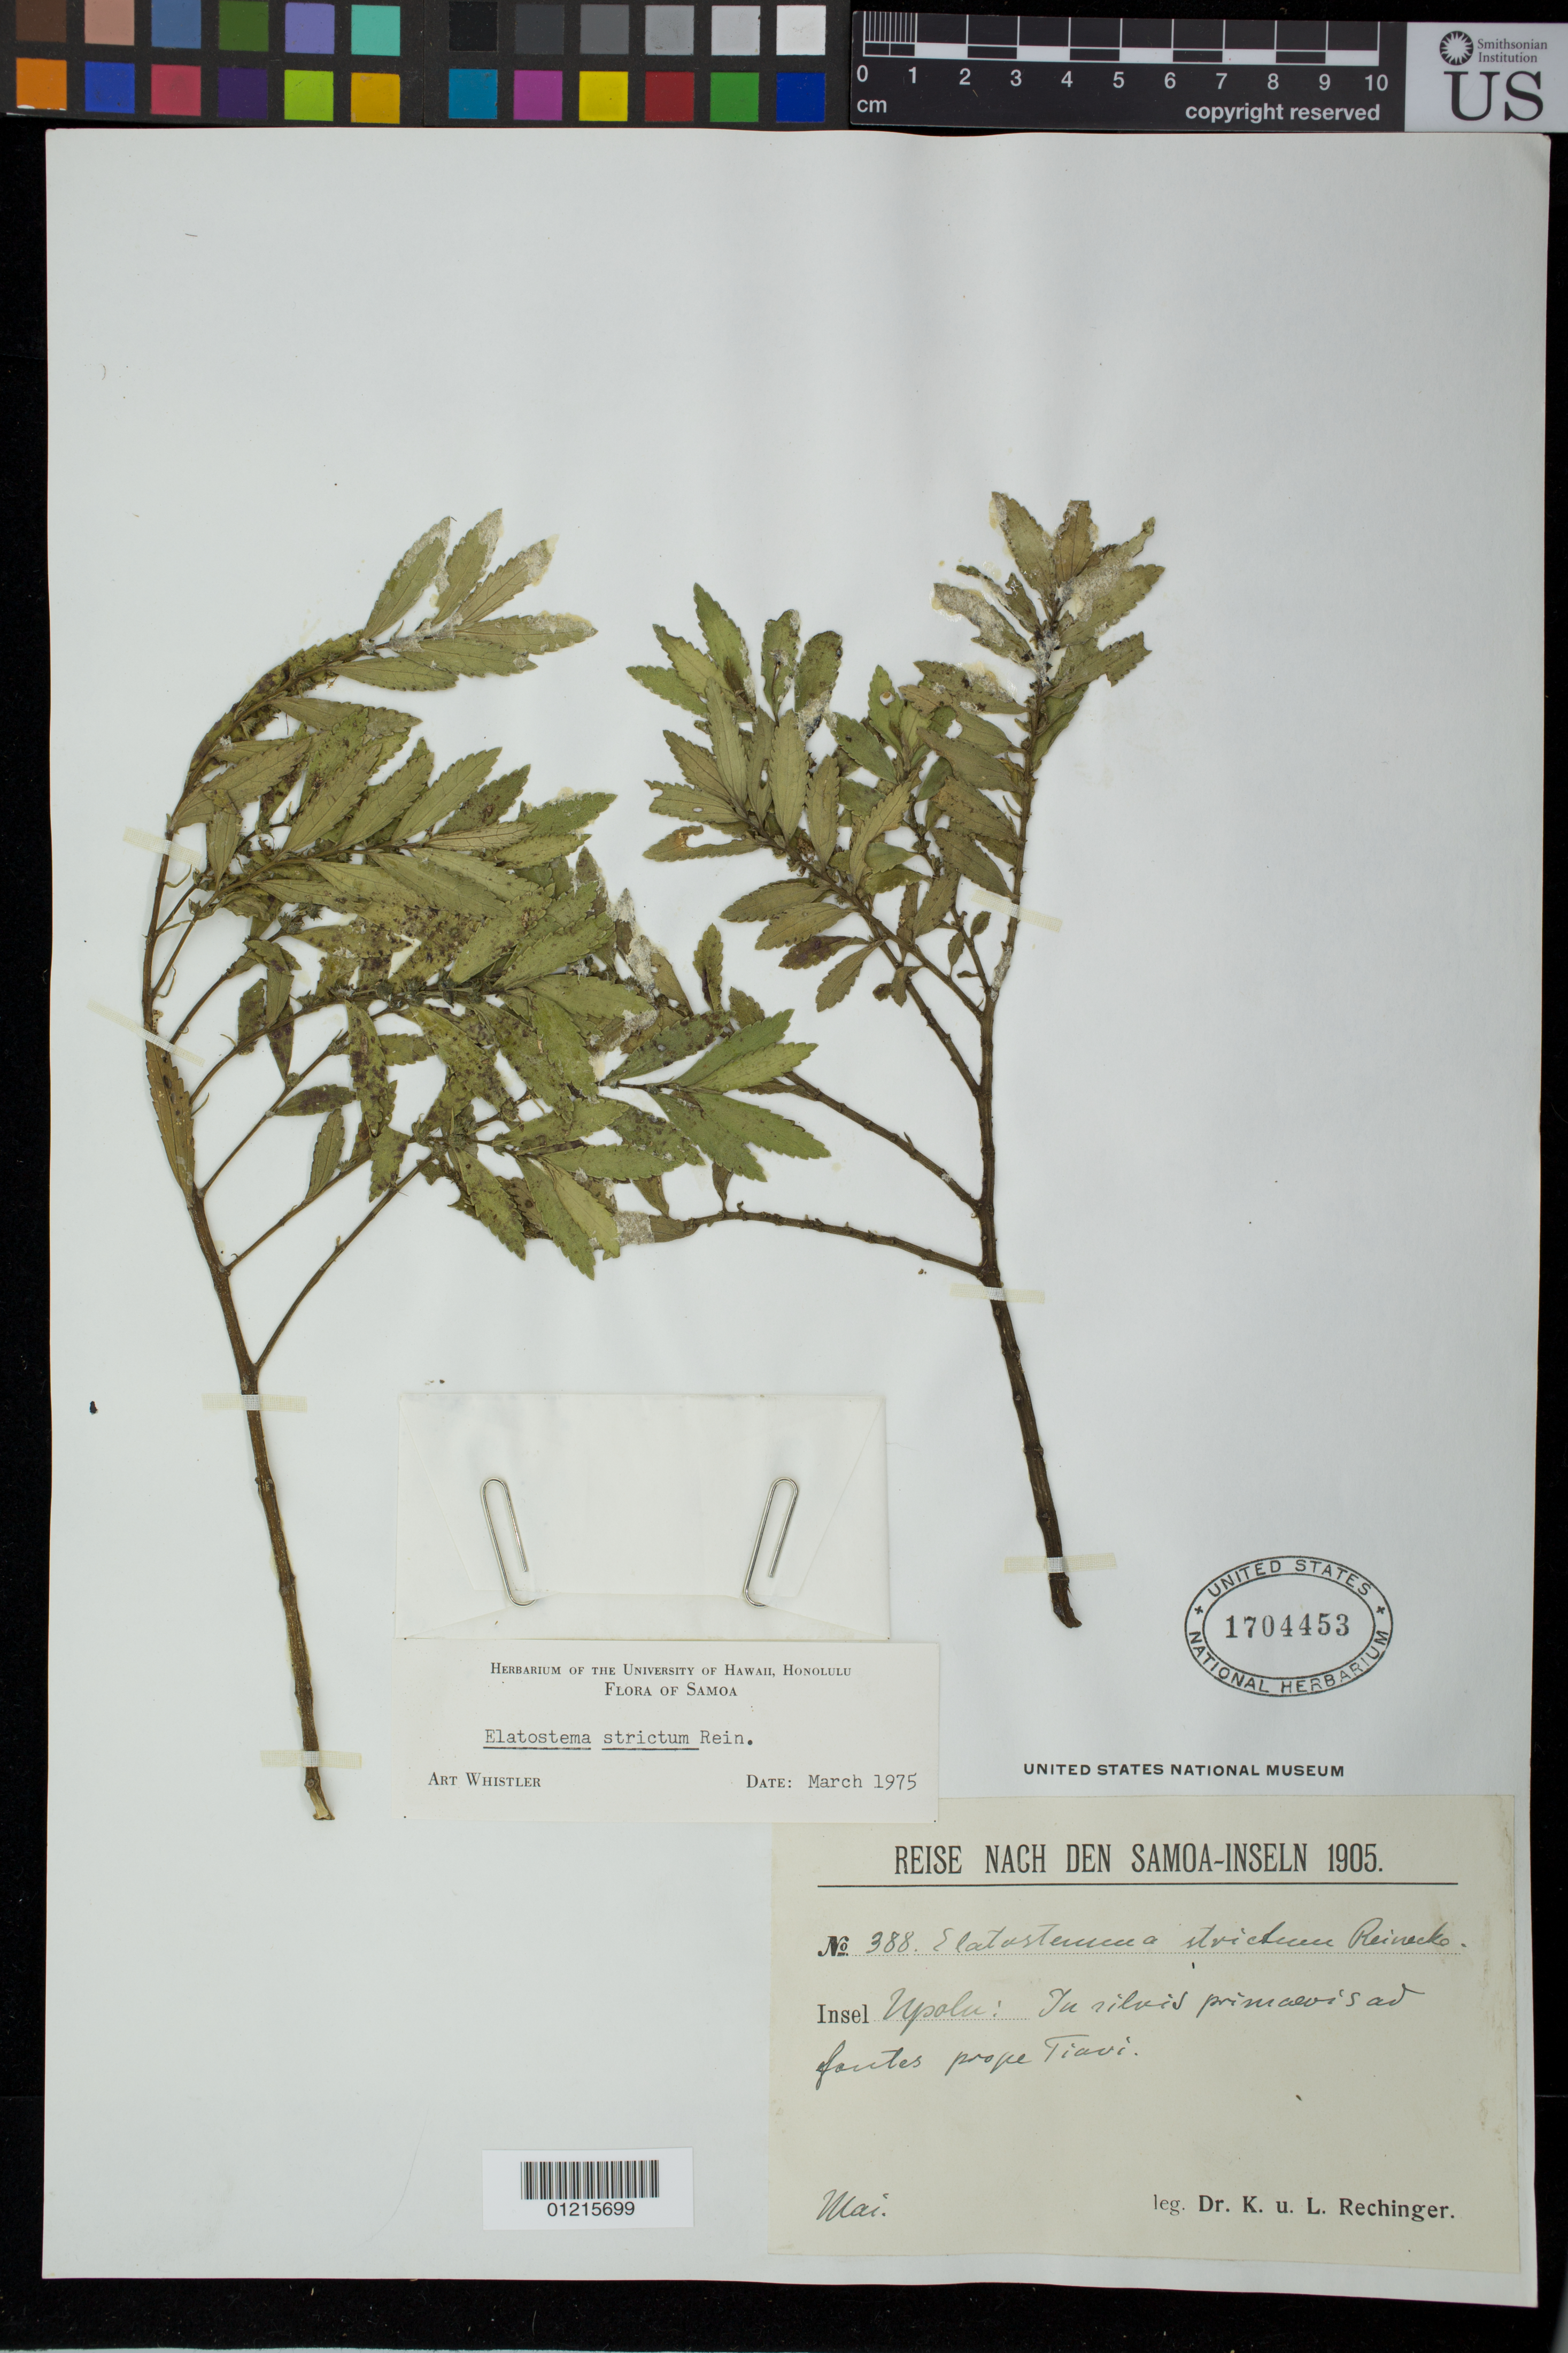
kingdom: Plantae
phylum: Tracheophyta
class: Magnoliopsida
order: Rosales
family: Urticaceae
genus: Elatostema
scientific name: Elatostema strictum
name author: Reinecke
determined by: Whistler, W. A.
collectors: K. Rechinger & L. Rechinger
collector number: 388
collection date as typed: May 1905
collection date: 1905-05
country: Samoa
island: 'Upolu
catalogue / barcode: US 1704453